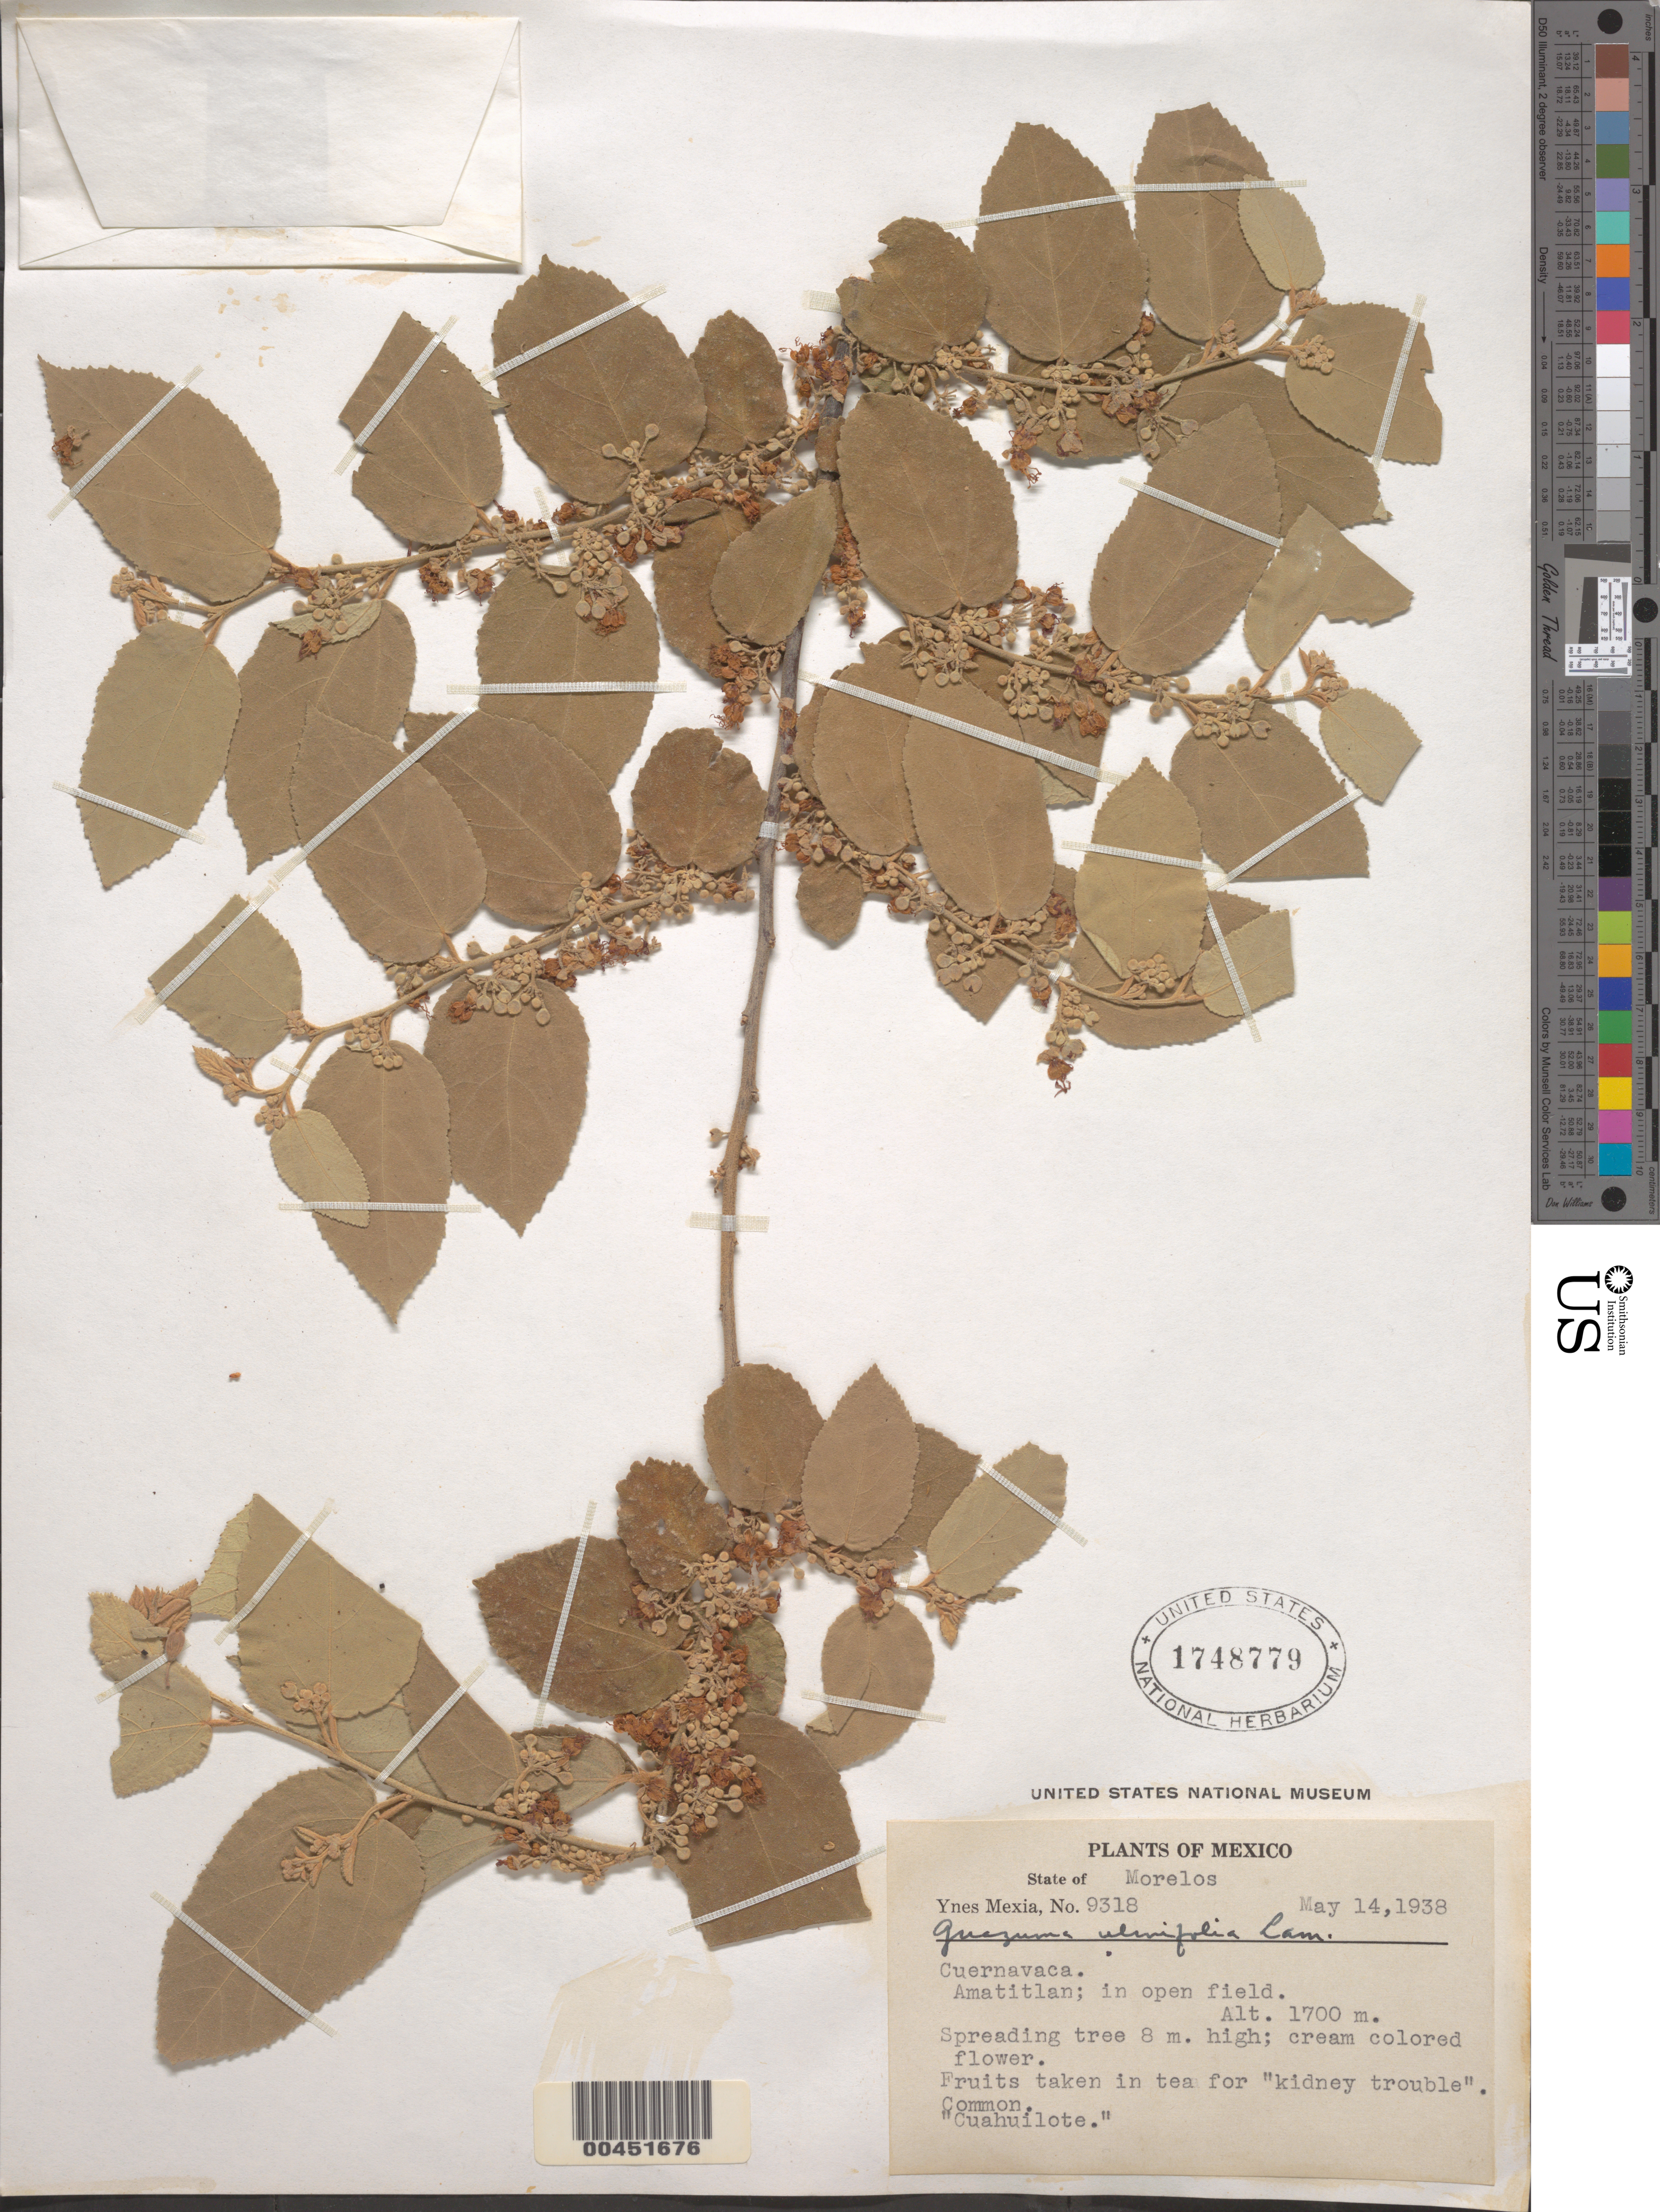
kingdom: Plantae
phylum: Tracheophyta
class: Magnoliopsida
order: Malvales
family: Malvaceae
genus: Guazuma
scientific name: Guazuma ulmifolia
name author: Lam.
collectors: Y. Mexia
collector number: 9318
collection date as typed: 14 May 1938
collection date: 1938-05-14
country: Mexico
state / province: Morelos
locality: Cuernavaca, Amatitlan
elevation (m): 1700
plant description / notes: Common name: cuahuílote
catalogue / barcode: US 1748779